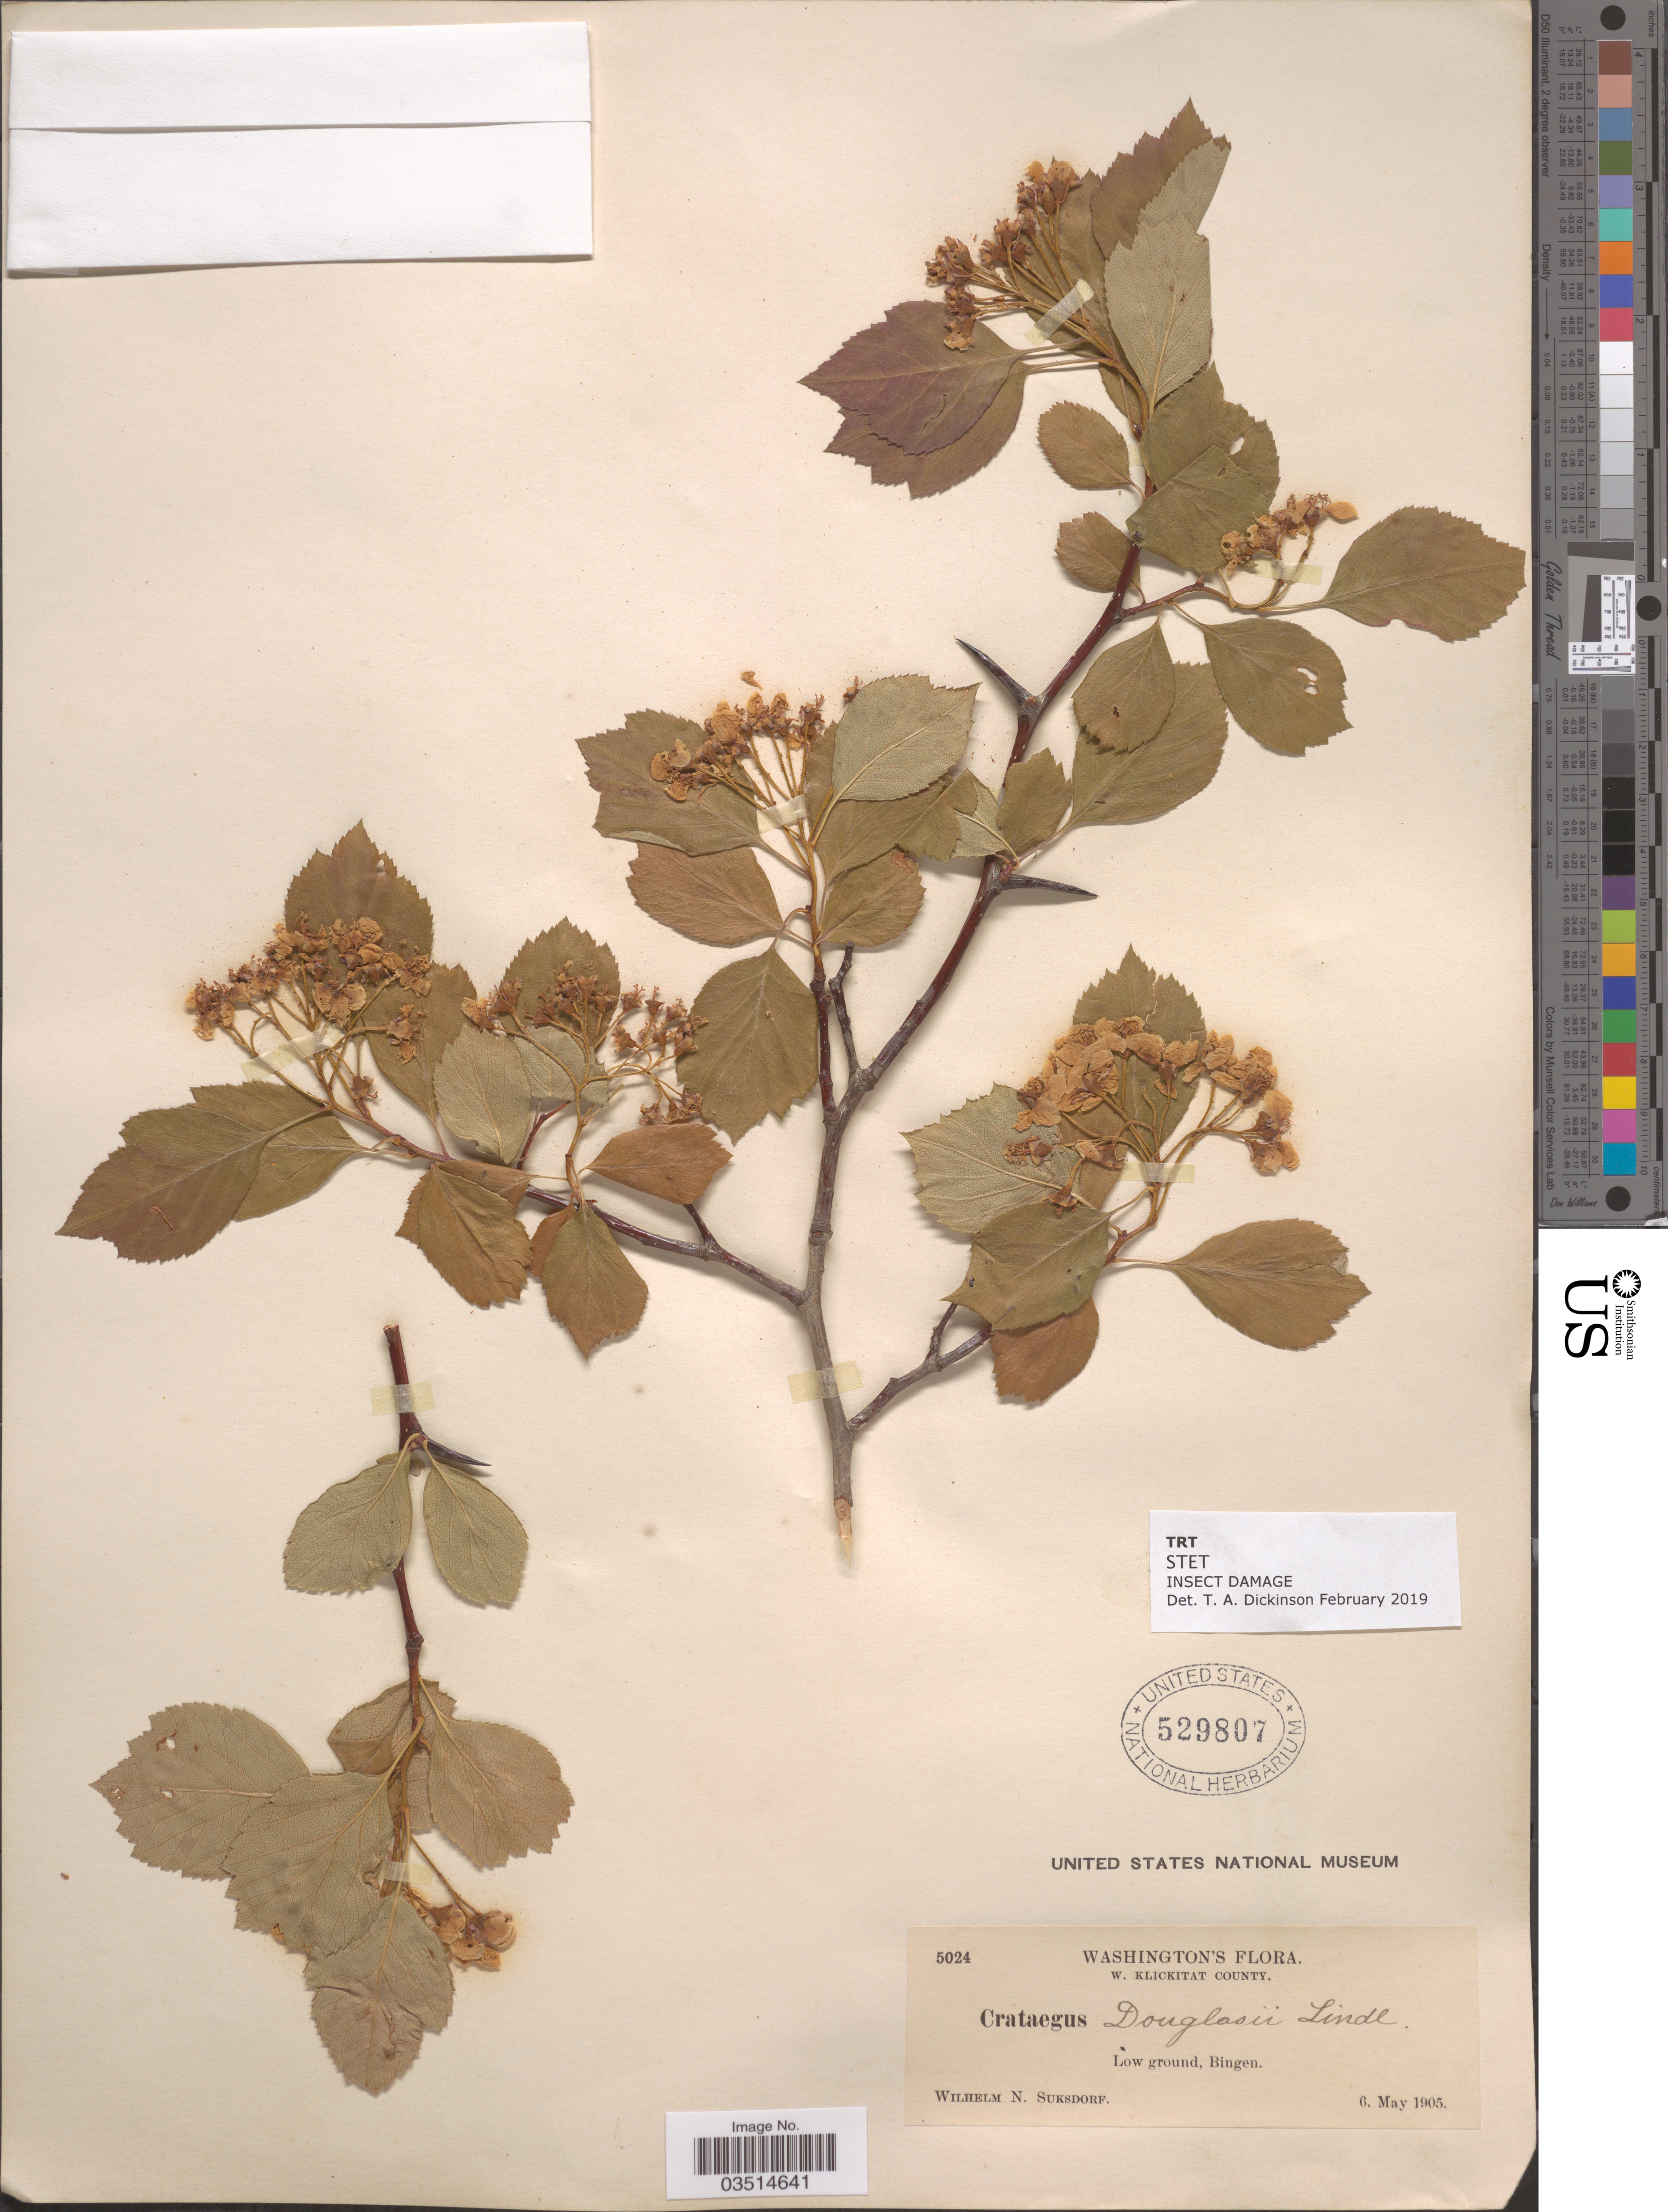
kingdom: Plantae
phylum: Tracheophyta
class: Magnoliopsida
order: Rosales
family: Rosaceae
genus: Crataegus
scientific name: Crataegus douglasii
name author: Lindl.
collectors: W. N. Suksdorf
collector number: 5024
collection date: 1905-05-06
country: United States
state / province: Washington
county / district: Klickitat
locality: W. Klickitat County. Low ground, Bingen.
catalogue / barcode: US 529807